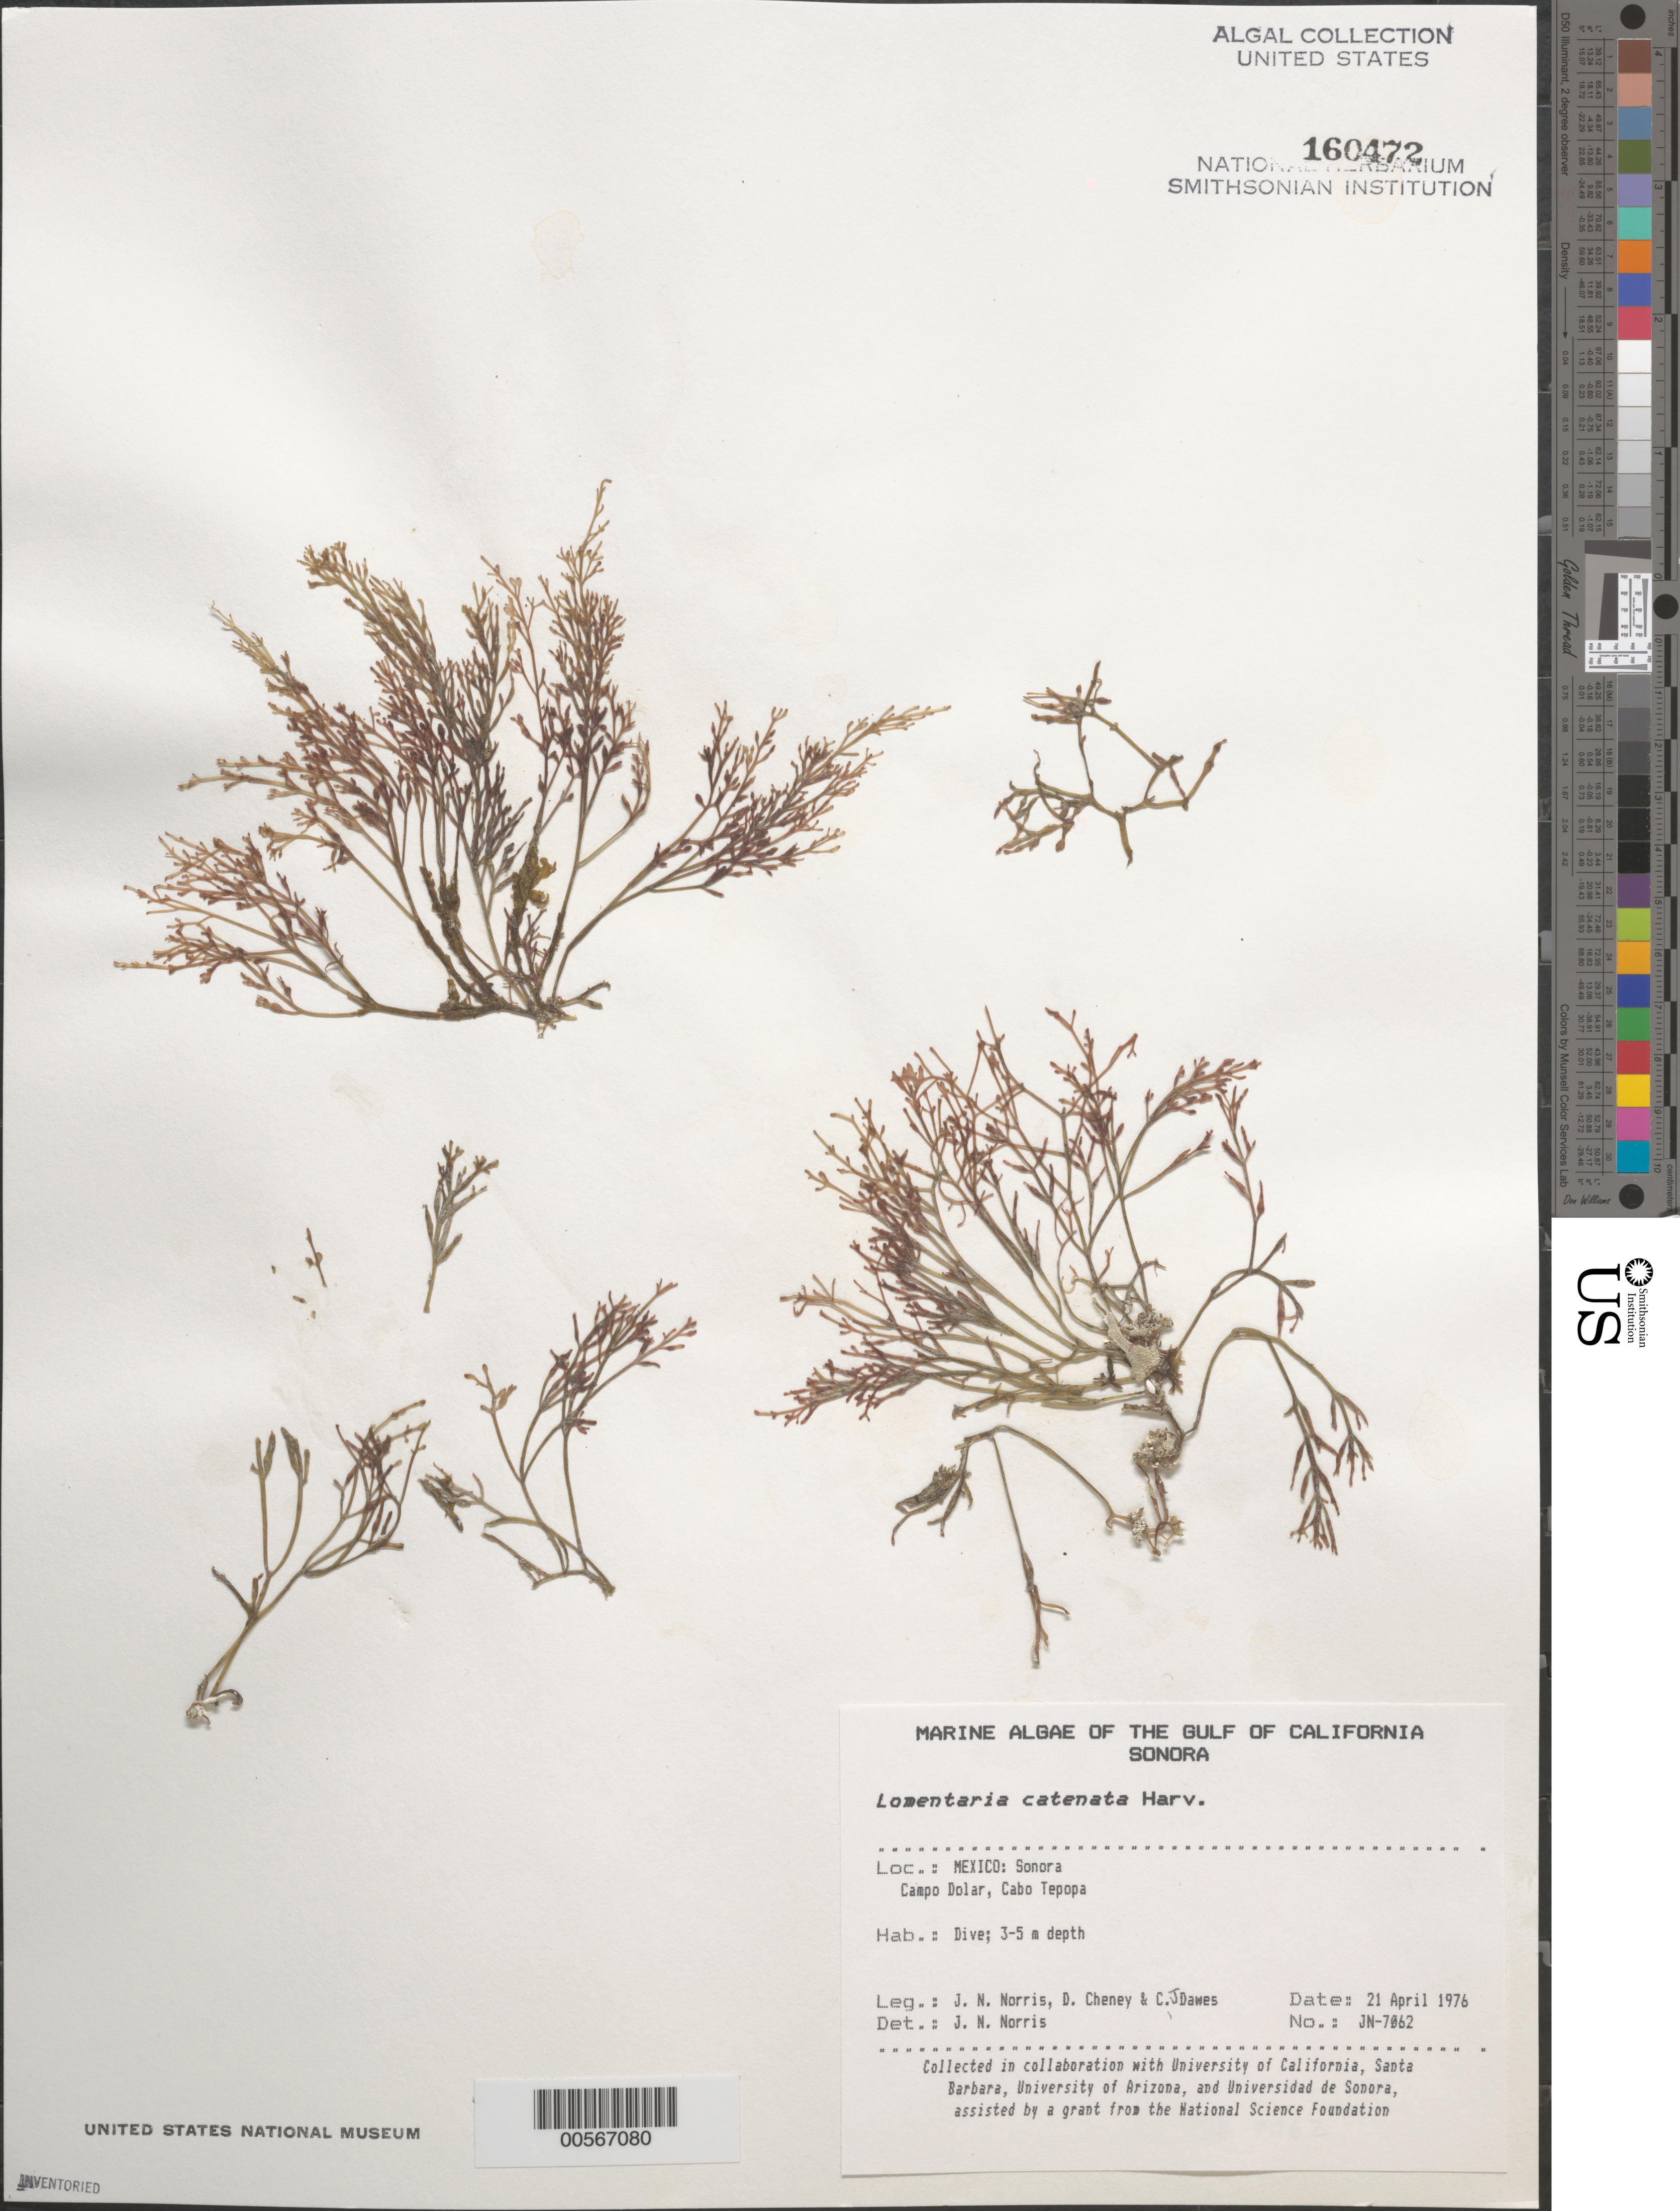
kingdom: Plantae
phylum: Rhodophyta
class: Florideophyceae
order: Rhodymeniales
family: Lomentariaceae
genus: Fushitsunagia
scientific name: Fushitsunagia catenata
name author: (Harv.) Filloramo & G.W. Saunders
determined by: Algae name updating Project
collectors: J. N. Norris, D. Cheney & C. Dawes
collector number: JN-7062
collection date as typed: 21 Apr 1976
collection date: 1976-04-21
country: Mexico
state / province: Sonora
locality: Campo Dolar, Cabo Tepopa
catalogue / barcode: US 160472